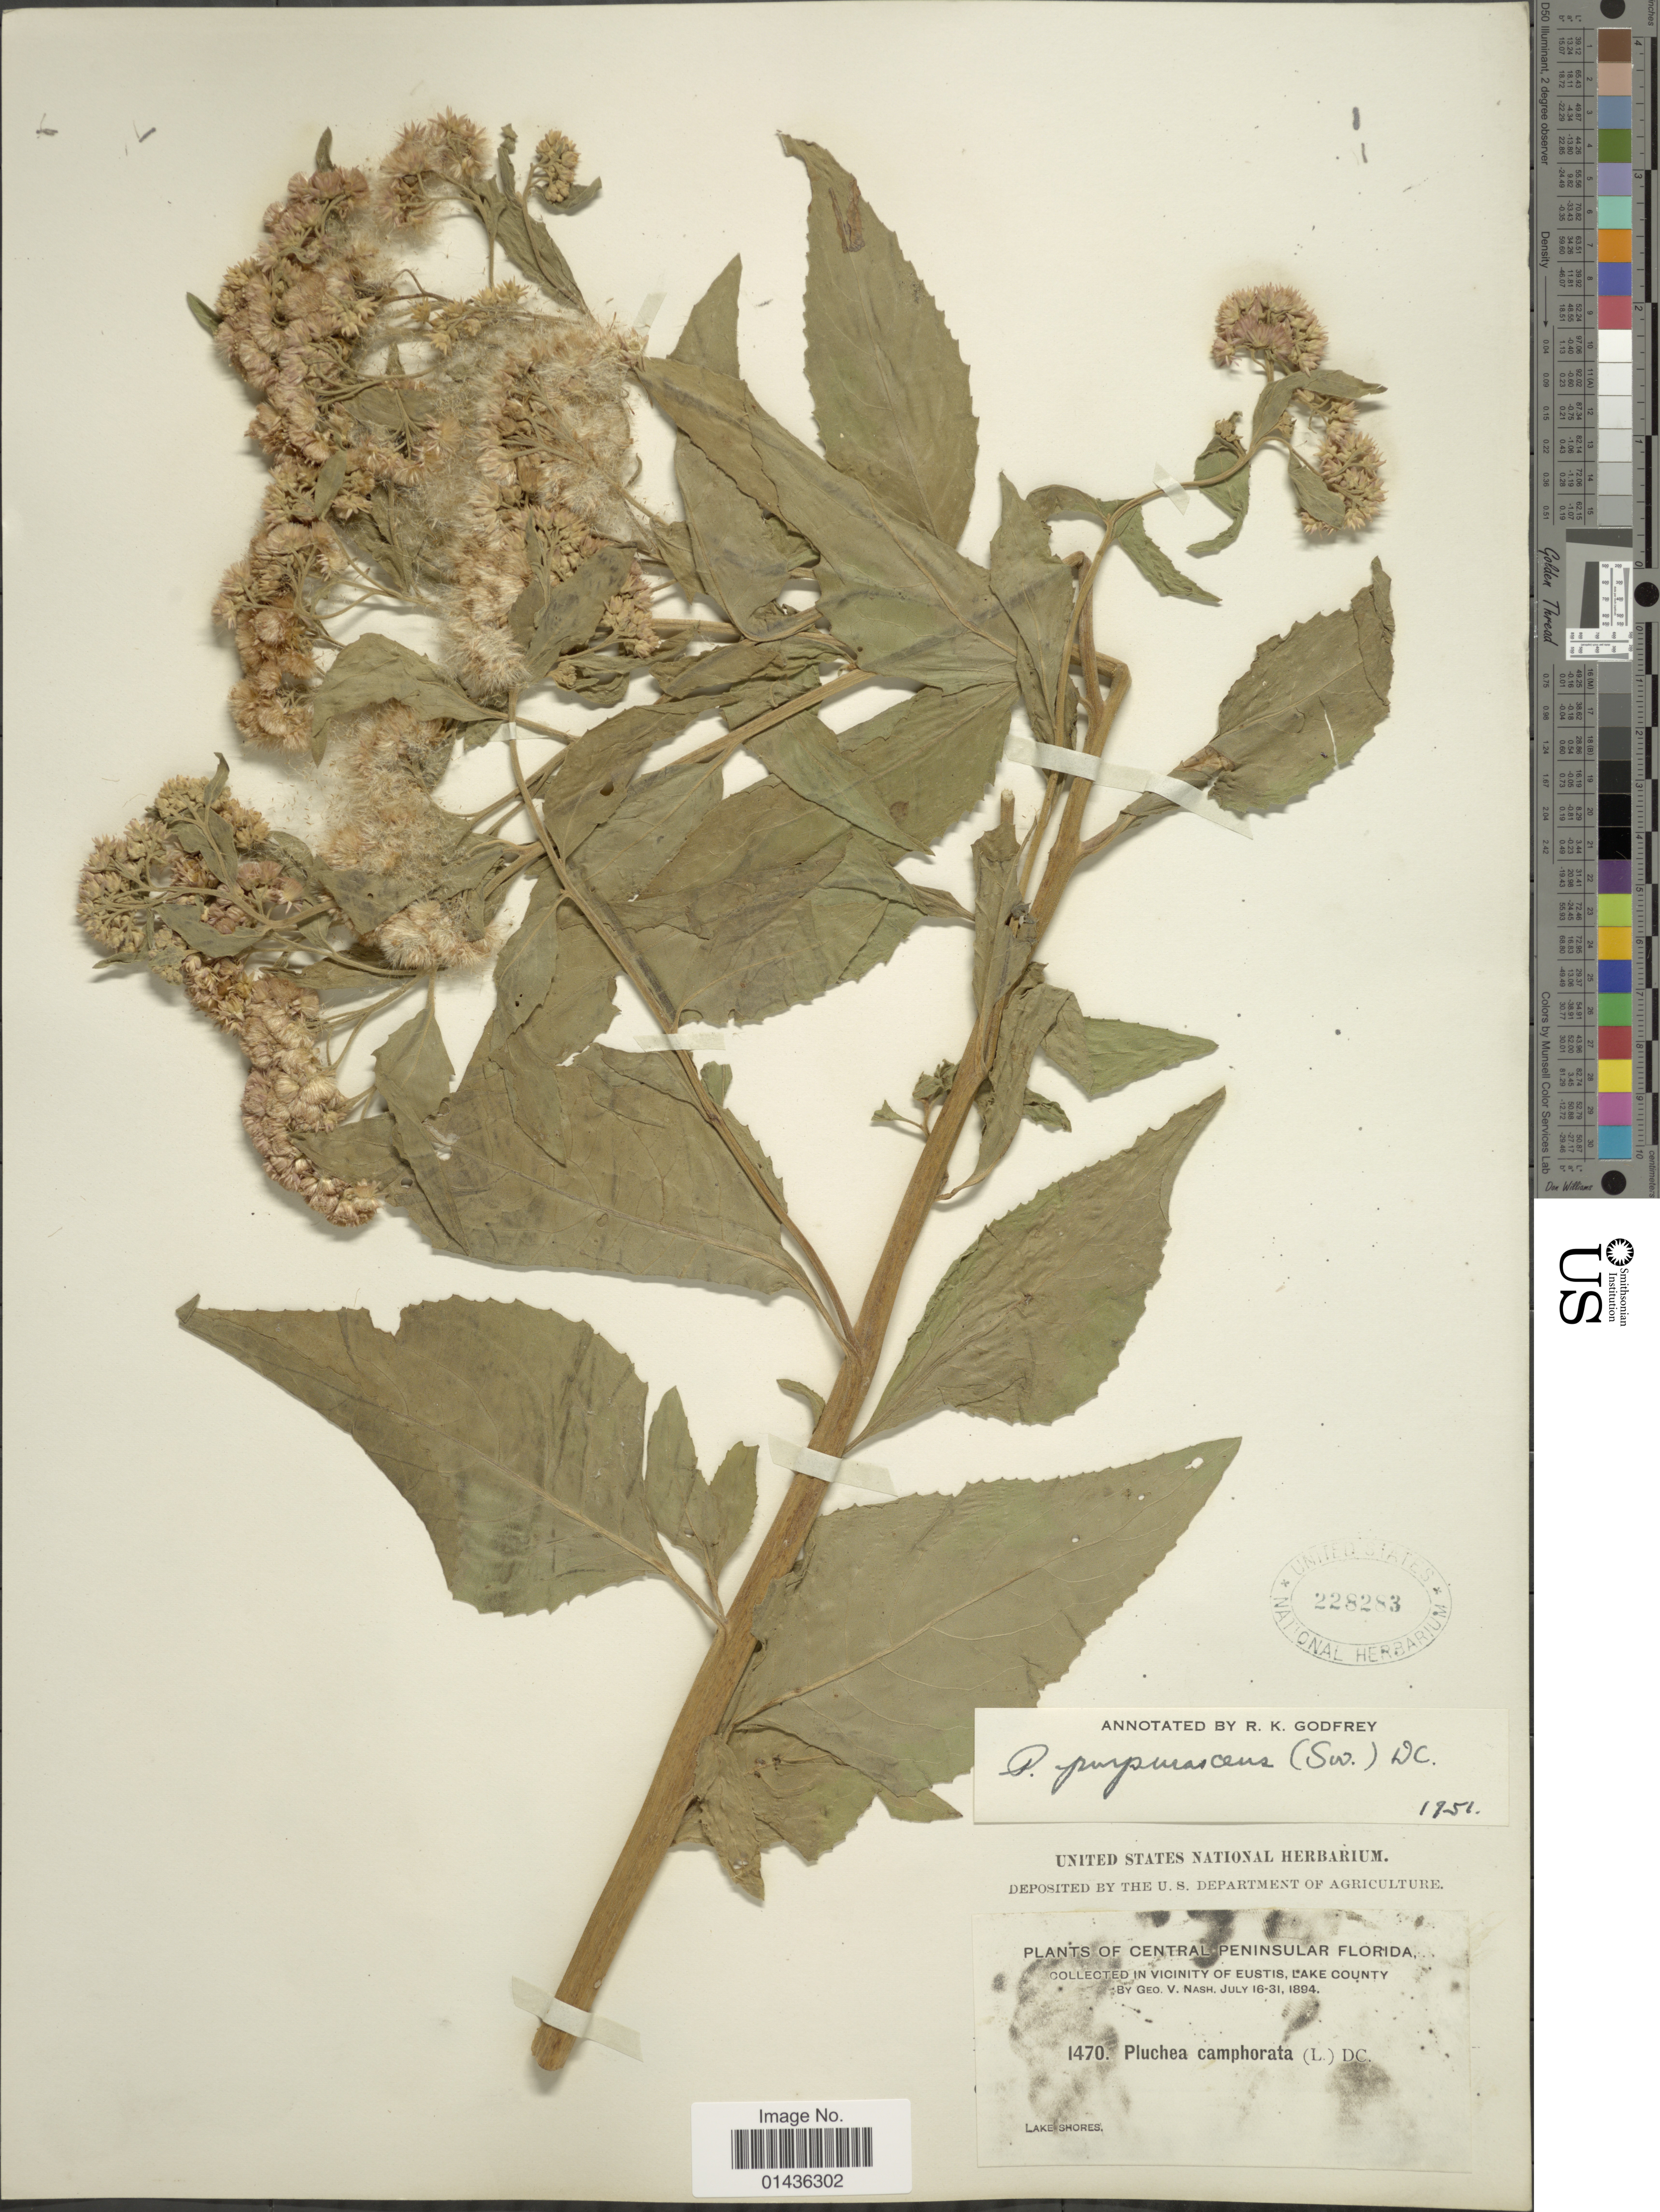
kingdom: Plantae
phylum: Tracheophyta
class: Magnoliopsida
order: Asterales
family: Asteraceae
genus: Pluchea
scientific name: Pluchea odorata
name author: (L.) Cass.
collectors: G. V. Nash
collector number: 1470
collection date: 1894-07-16/1894-07-31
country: United States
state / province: Florida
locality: Central Peninsular Florida, Vicinity of Eustis, Lake County, Lake Shores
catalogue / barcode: US 228283